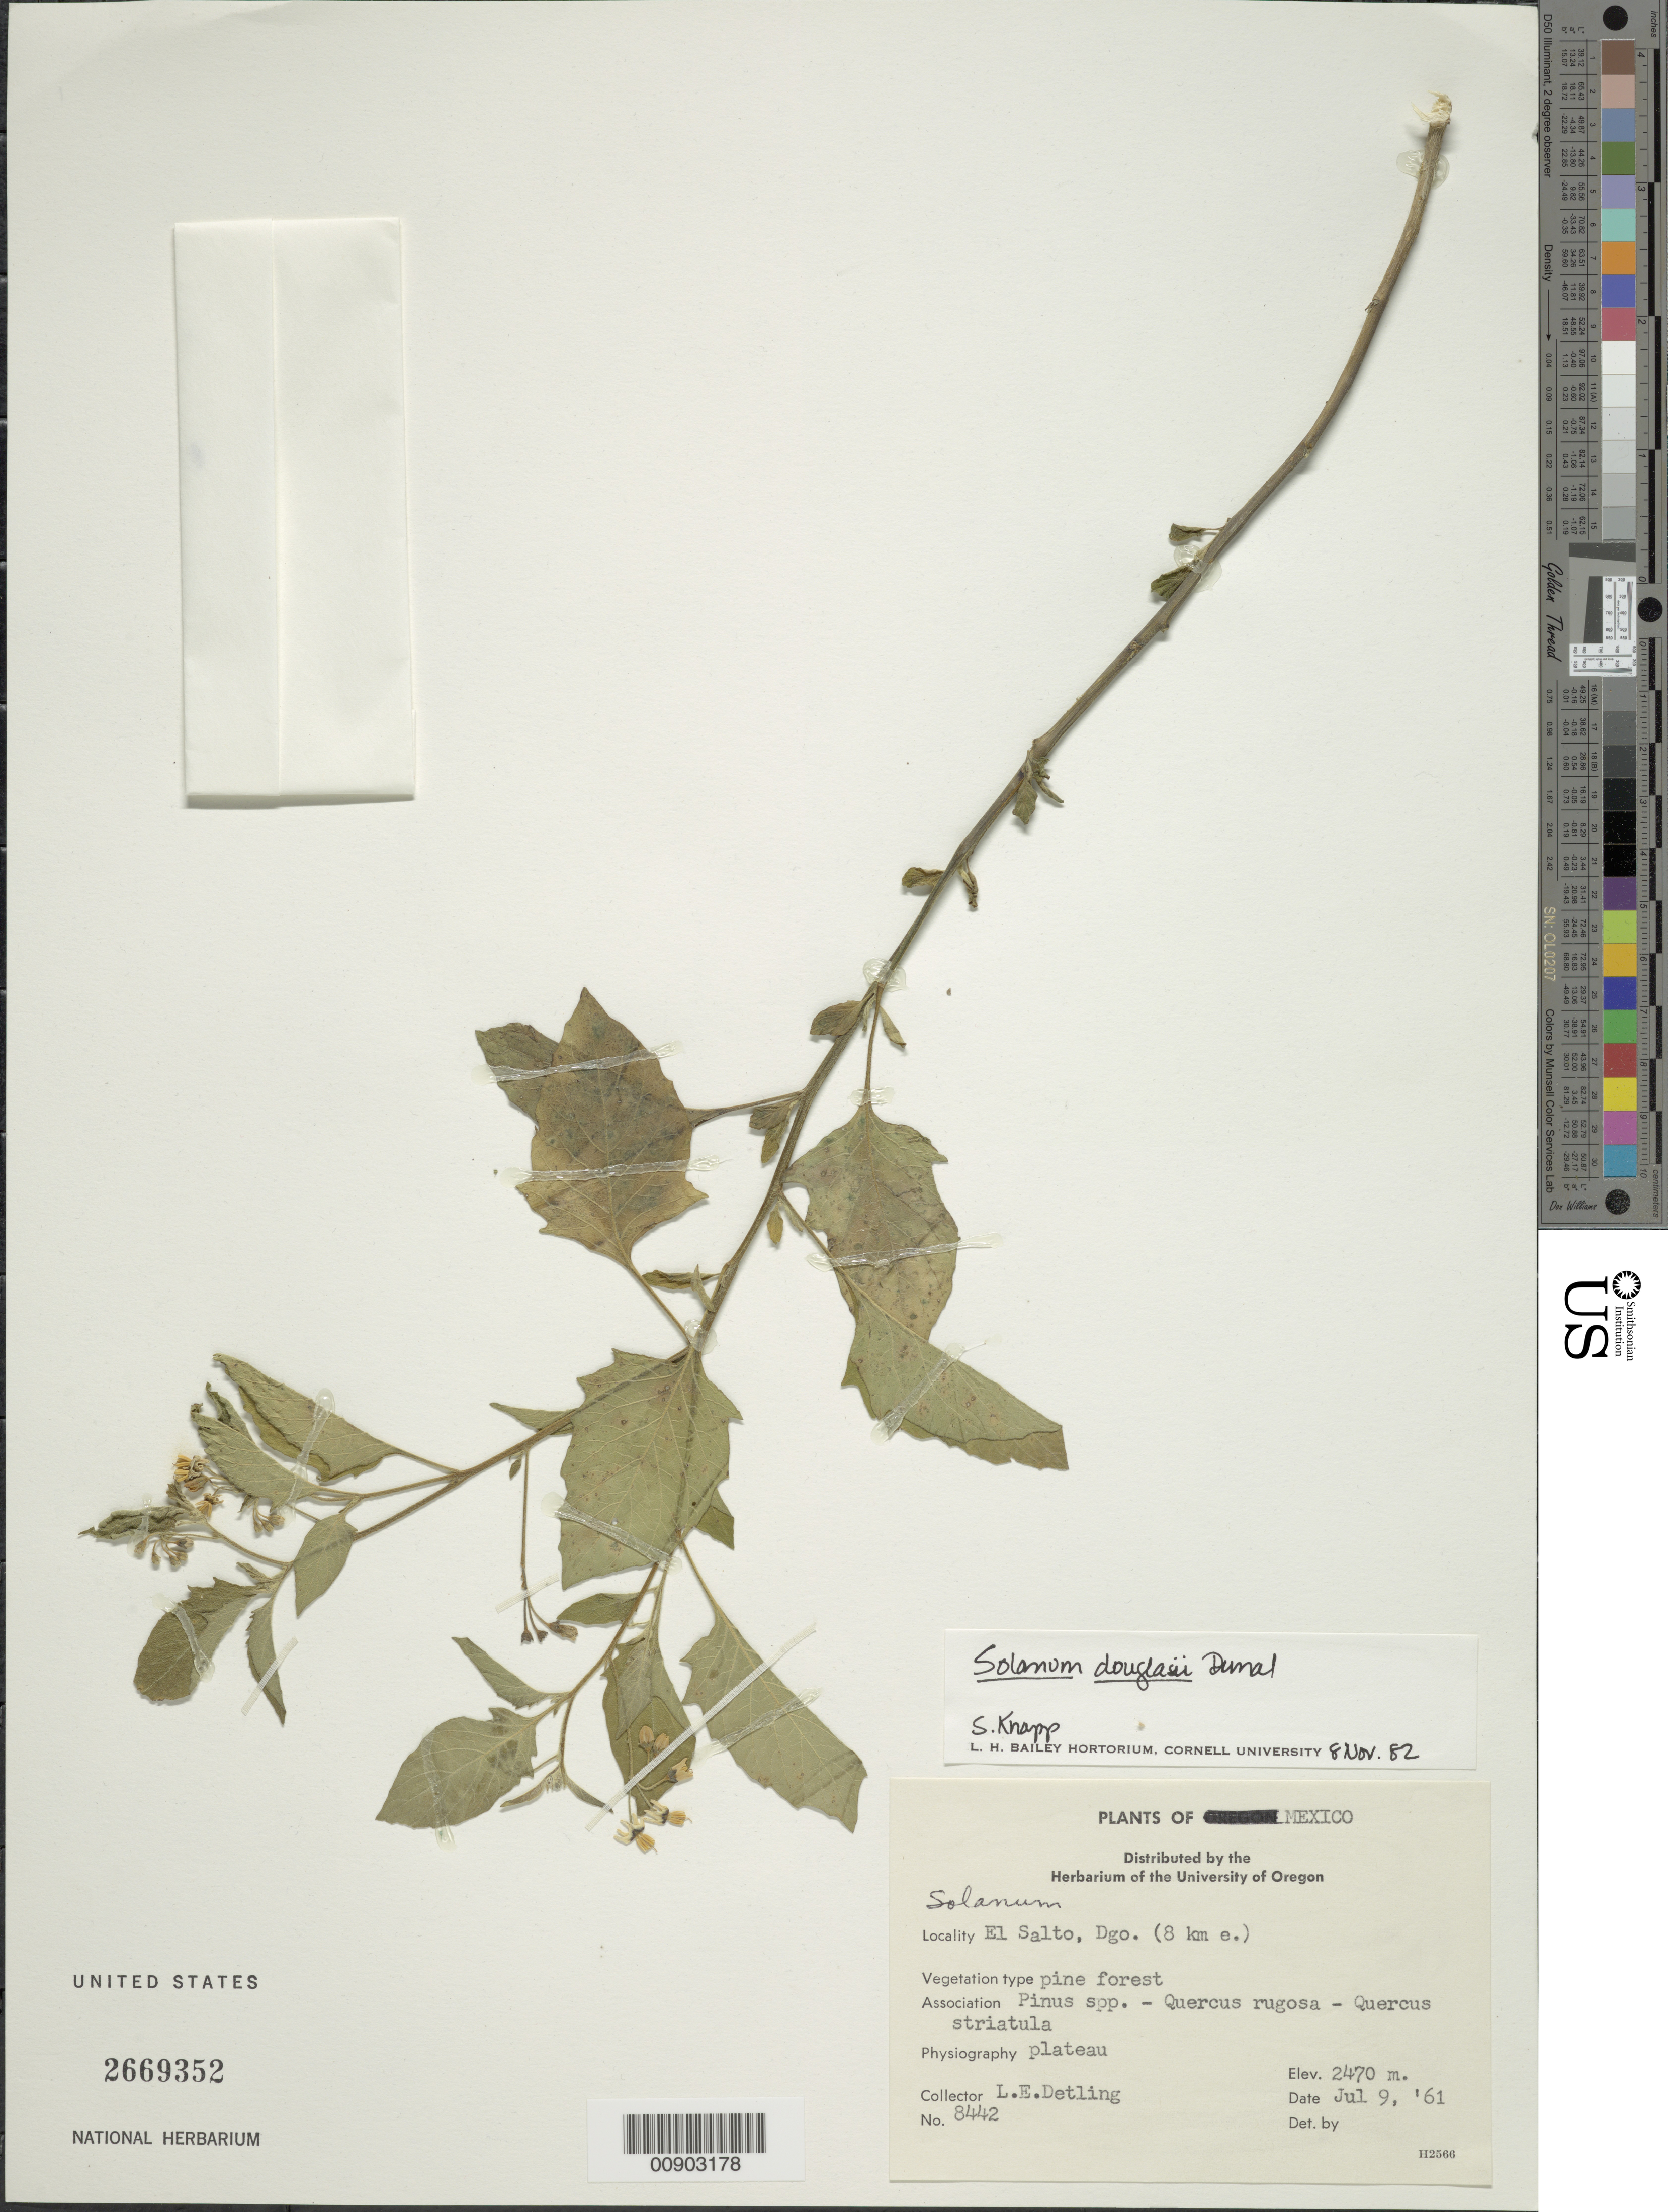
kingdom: Plantae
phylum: Tracheophyta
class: Magnoliopsida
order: Solanales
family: Solanaceae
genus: Solanum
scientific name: Solanum douglasii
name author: Dunal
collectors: L. E. Detling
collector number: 8442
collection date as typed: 09 Jul 1961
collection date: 1961-07-09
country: Mexico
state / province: Durango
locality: El Salto, Durango (8 km. E).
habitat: Pine forest. Association: Pinus spp.-Quercus rugosa-Quercus striatula. Plateau.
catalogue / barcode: US 2669352